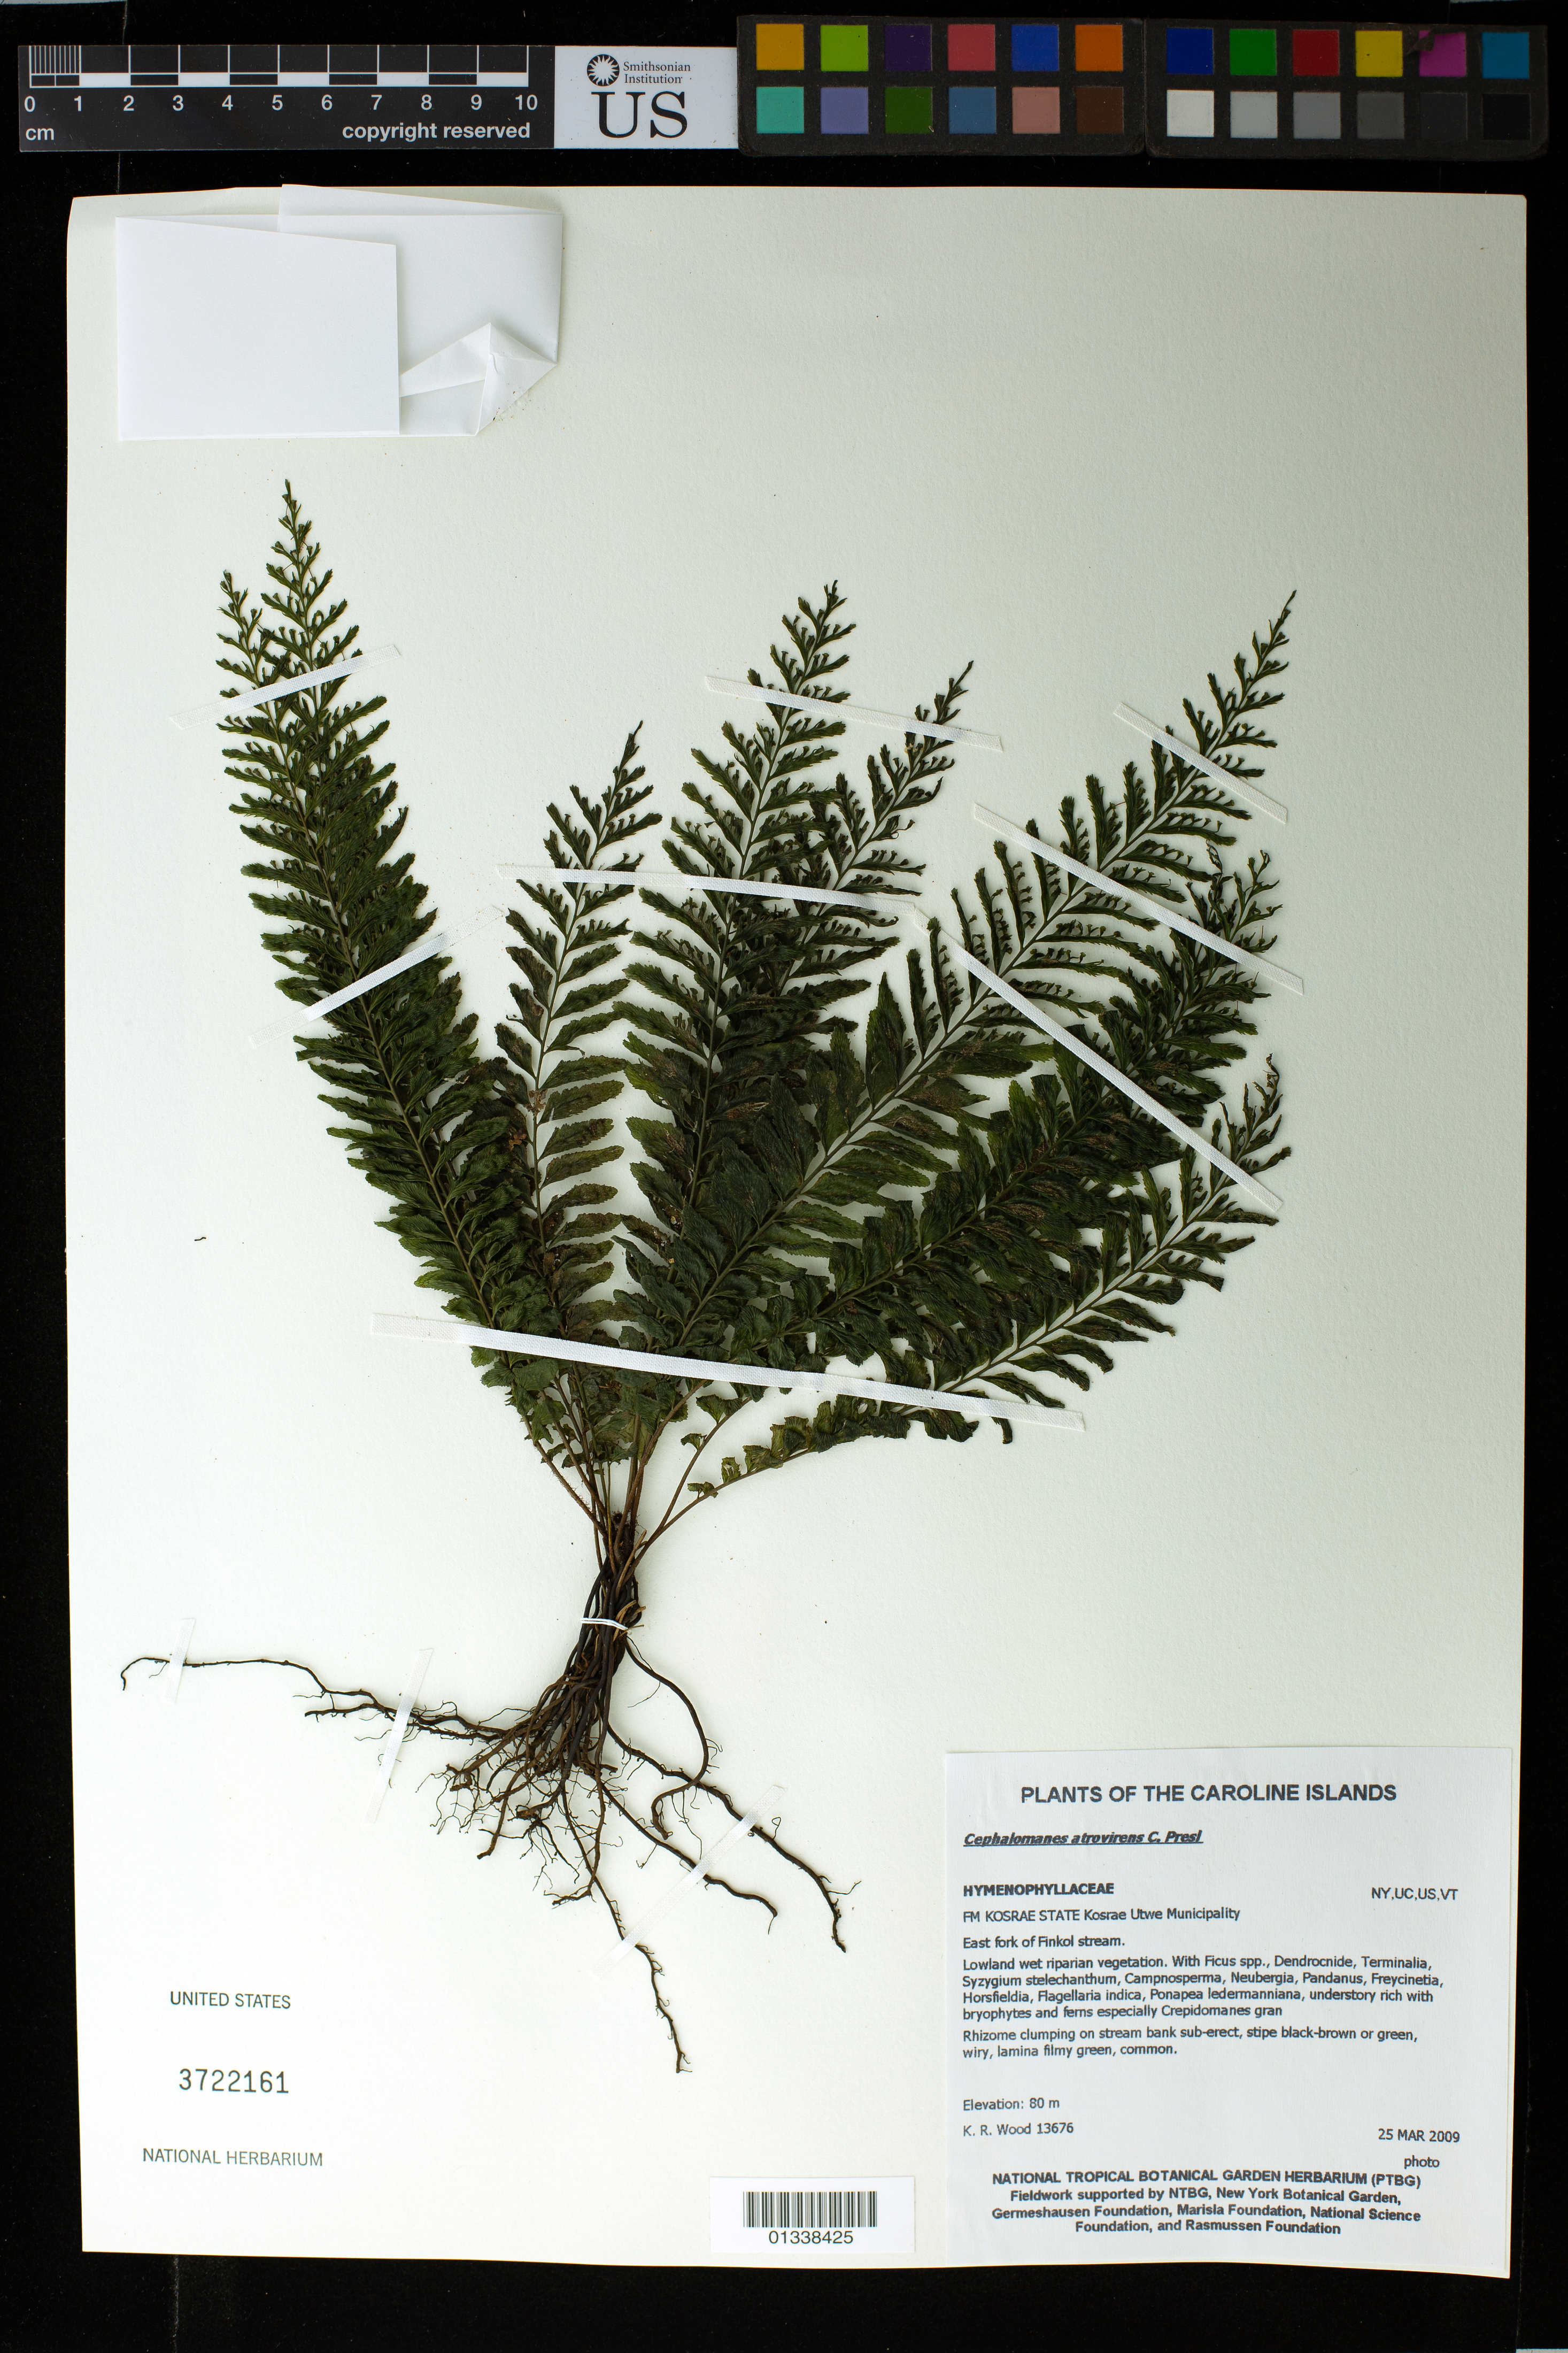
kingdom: Plantae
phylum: Tracheophyta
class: Polypodiopsida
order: Hymenophyllales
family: Hymenophyllaceae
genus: Cephalomanes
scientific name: Cephalomanes atrovirens subsp. boryanum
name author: (Kunze) K. Iwats.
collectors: K. R. Wood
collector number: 13676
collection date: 2009-03-25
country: Micronesia, Federated States of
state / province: Kosrae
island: Kosrae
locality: Kosrae State, Kosrae, Utwe Municipality. East fork of Finkol stream.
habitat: Lowland wet riparian vegetation.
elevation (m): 80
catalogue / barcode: US 3722161